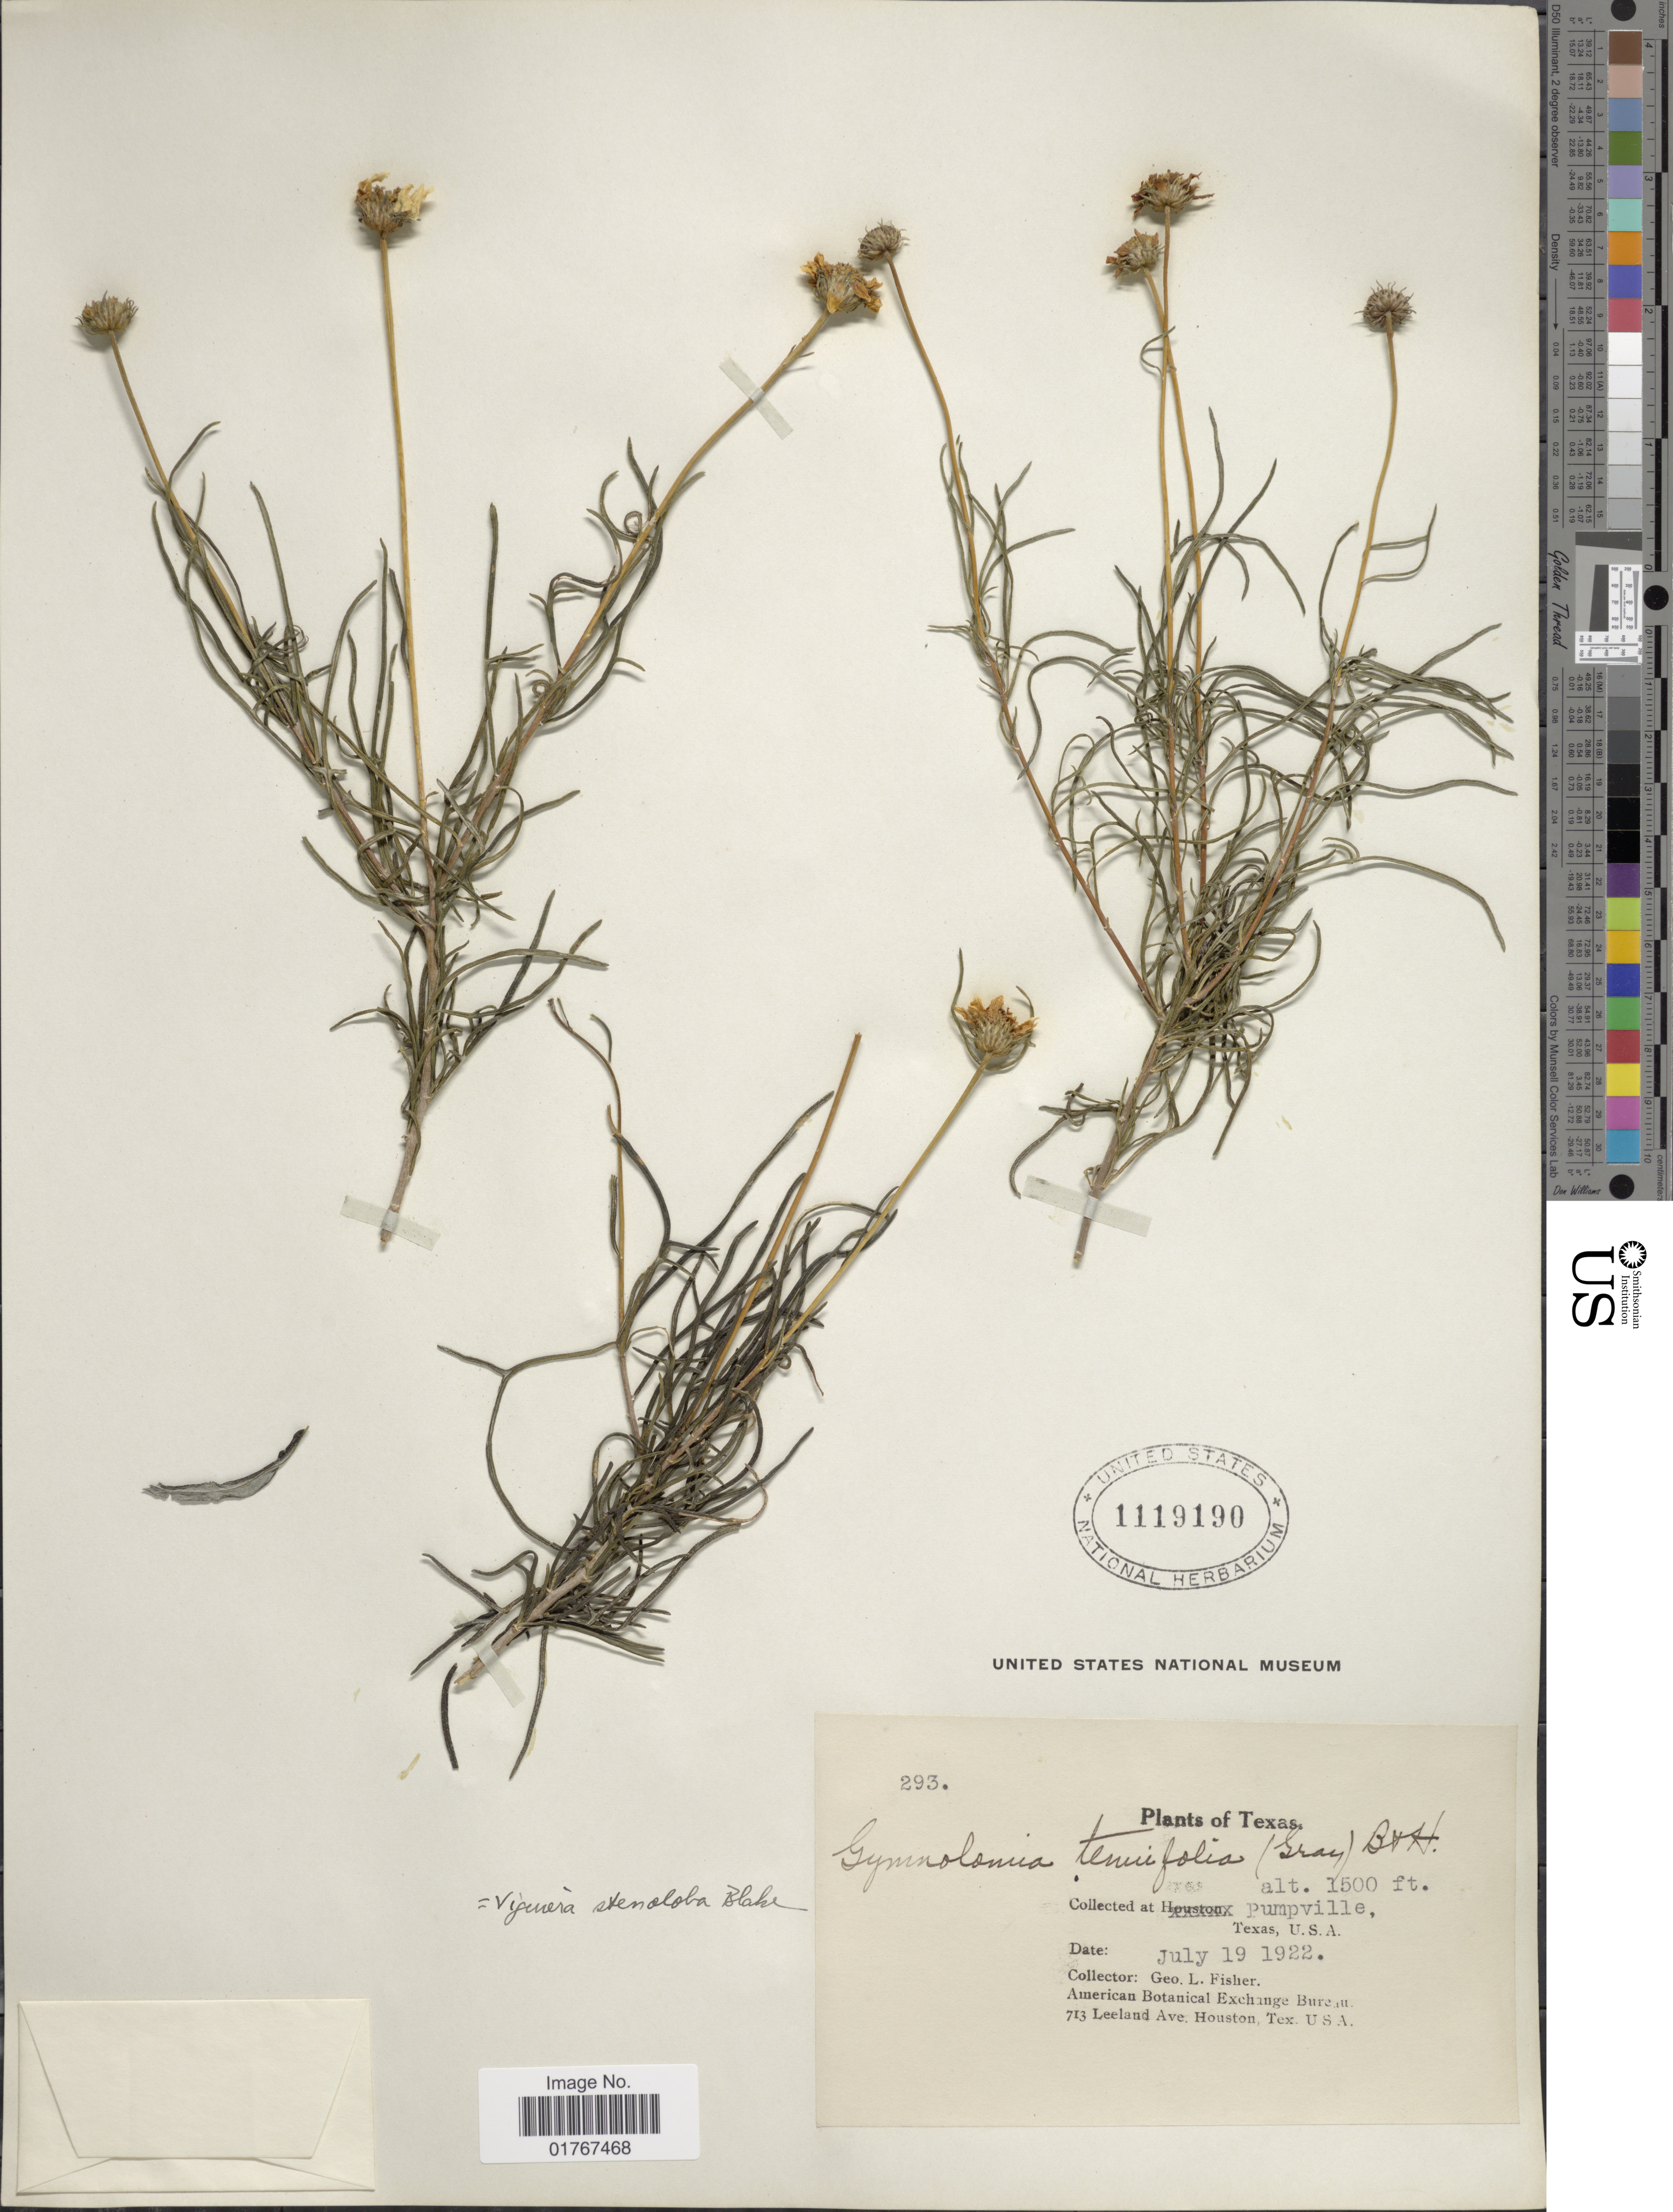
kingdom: Plantae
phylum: Tracheophyta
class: Magnoliopsida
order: Asterales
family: Asteraceae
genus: Viguiera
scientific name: Viguiera stenoloba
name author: S.F. Blake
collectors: G. L. Fisher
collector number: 293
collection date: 1922-07-19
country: United States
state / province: Texas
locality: Pumpville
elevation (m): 457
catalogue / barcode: US 1119190